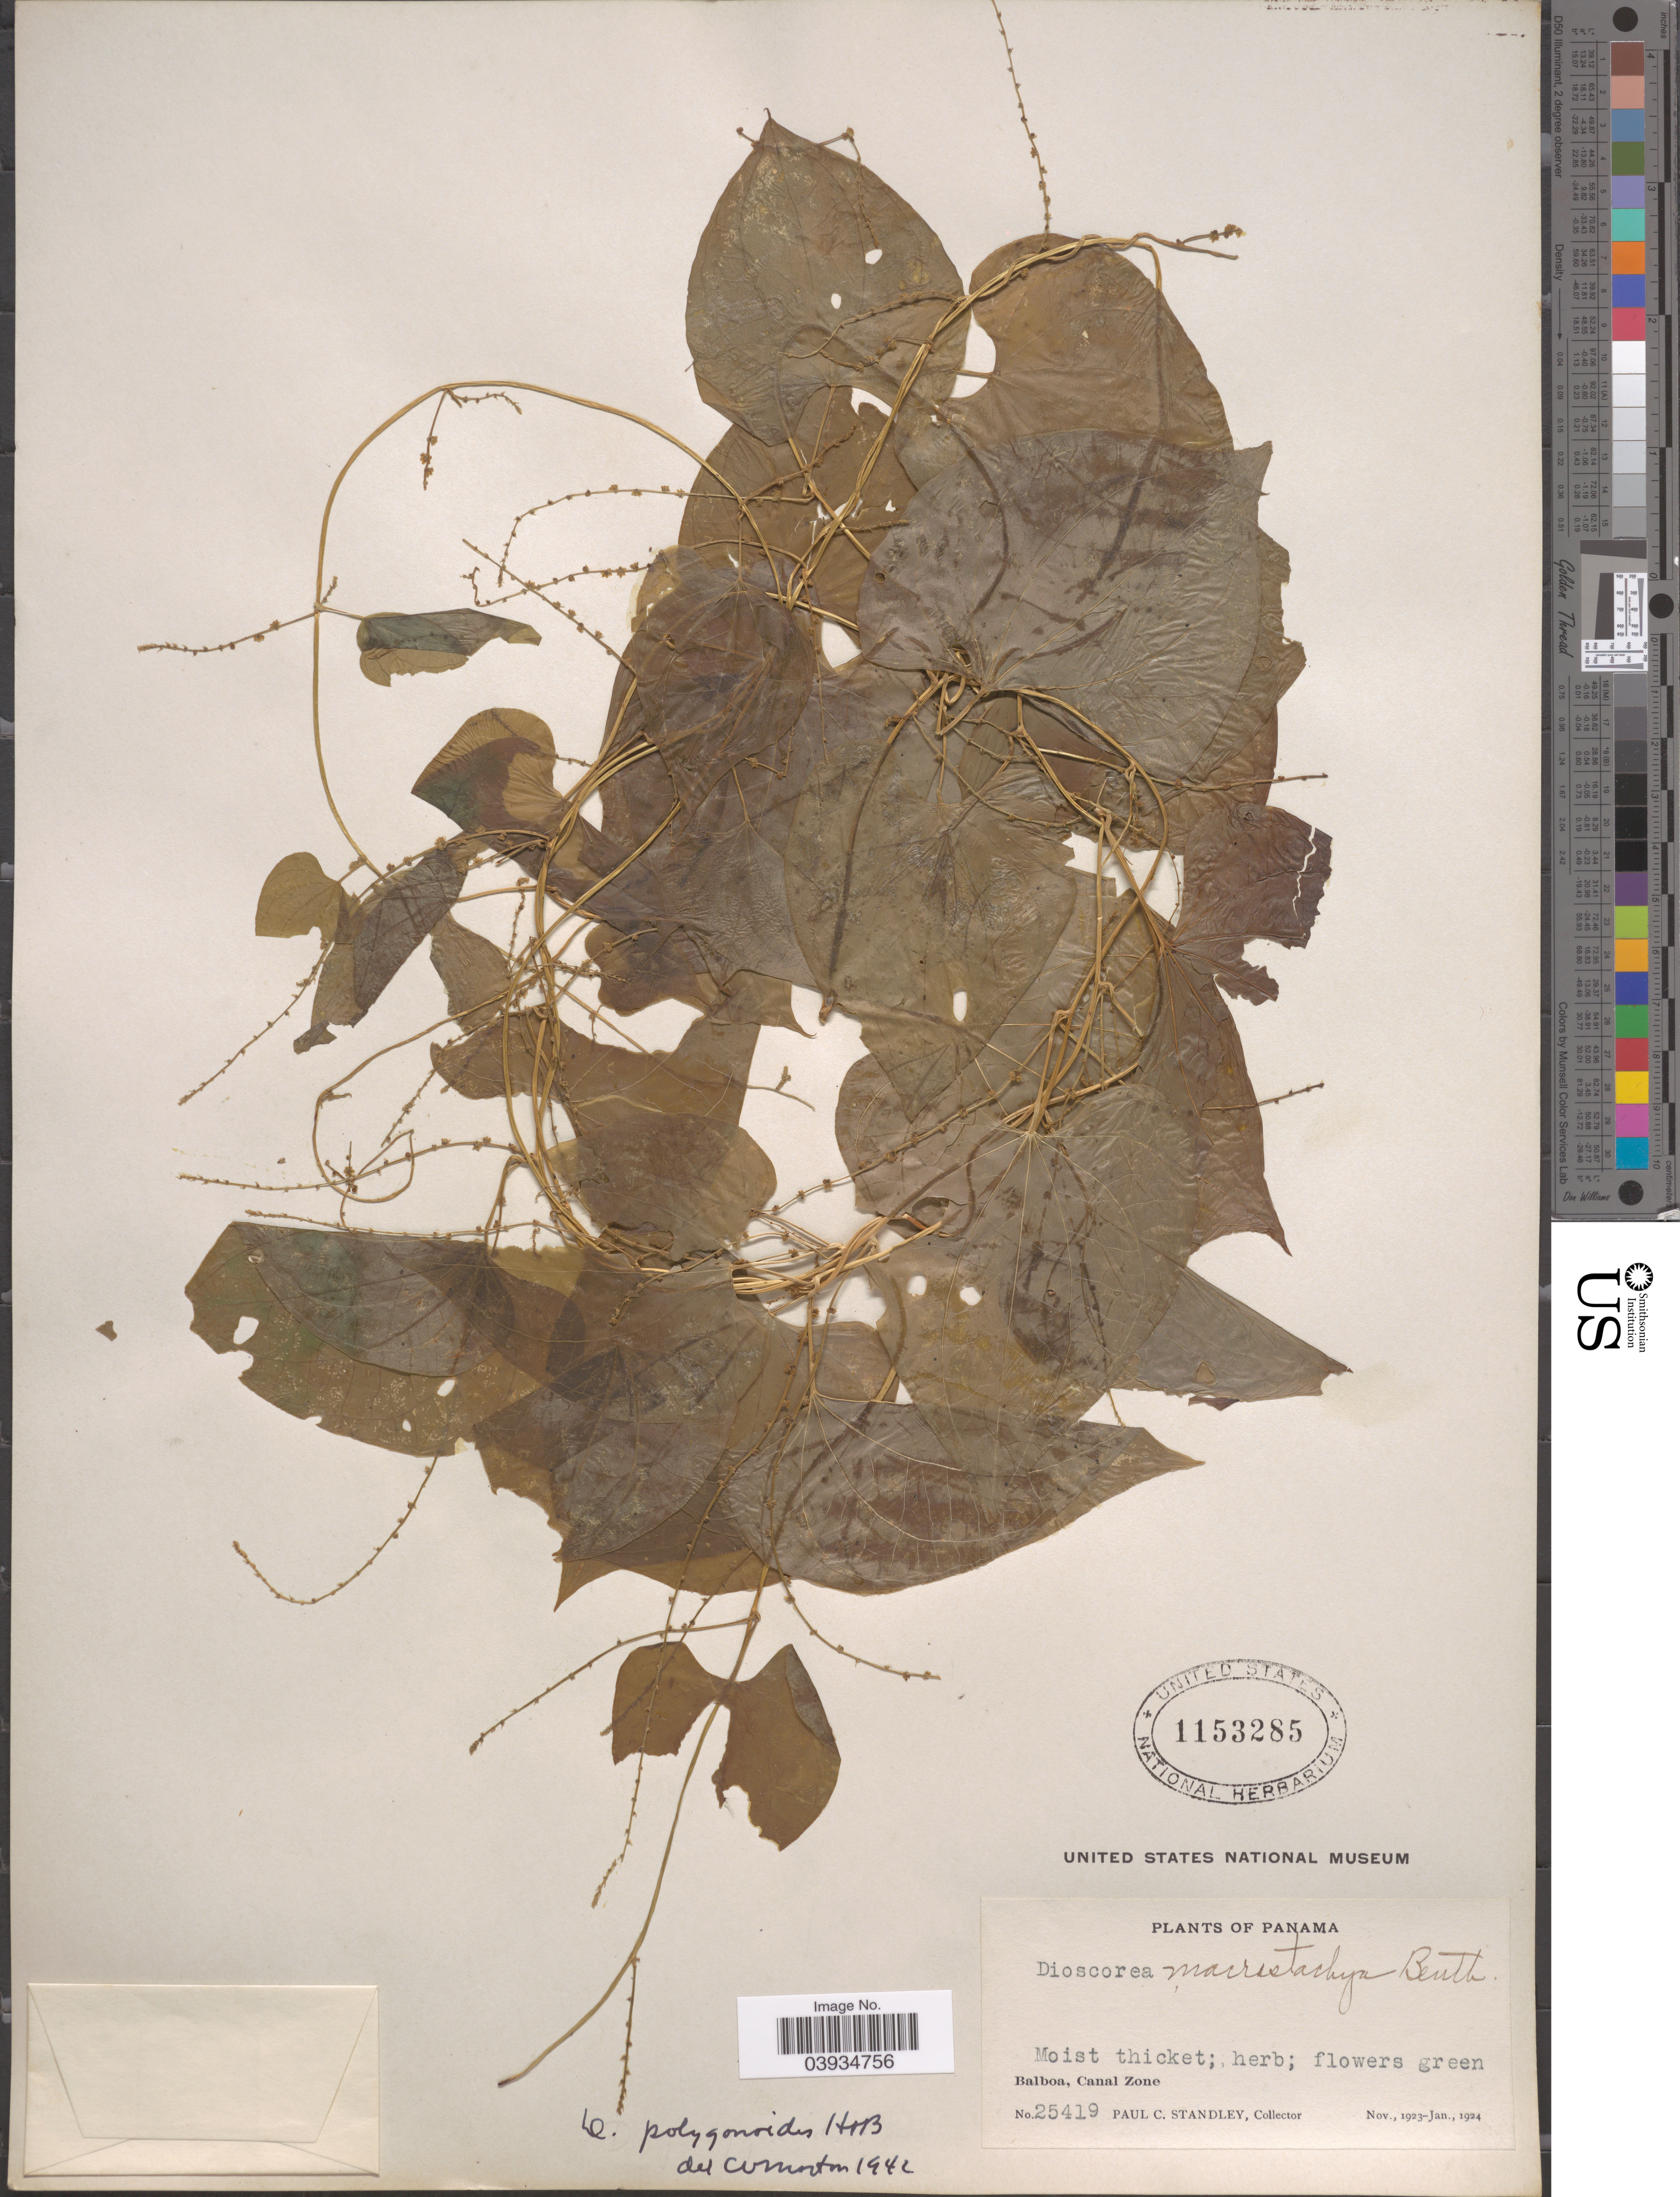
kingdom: Plantae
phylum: Tracheophyta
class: Liliopsida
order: Dioscoreales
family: Dioscoreaceae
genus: Dioscorea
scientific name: Dioscorea polygonoides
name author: Humb. & Bonpl. ex Willd.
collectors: P. C. Standley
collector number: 25419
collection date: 1923-11/1924-01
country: Panama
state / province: Colón / Panamá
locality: Moist thicket. Balboa, Canal Zone.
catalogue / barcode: US 1153285